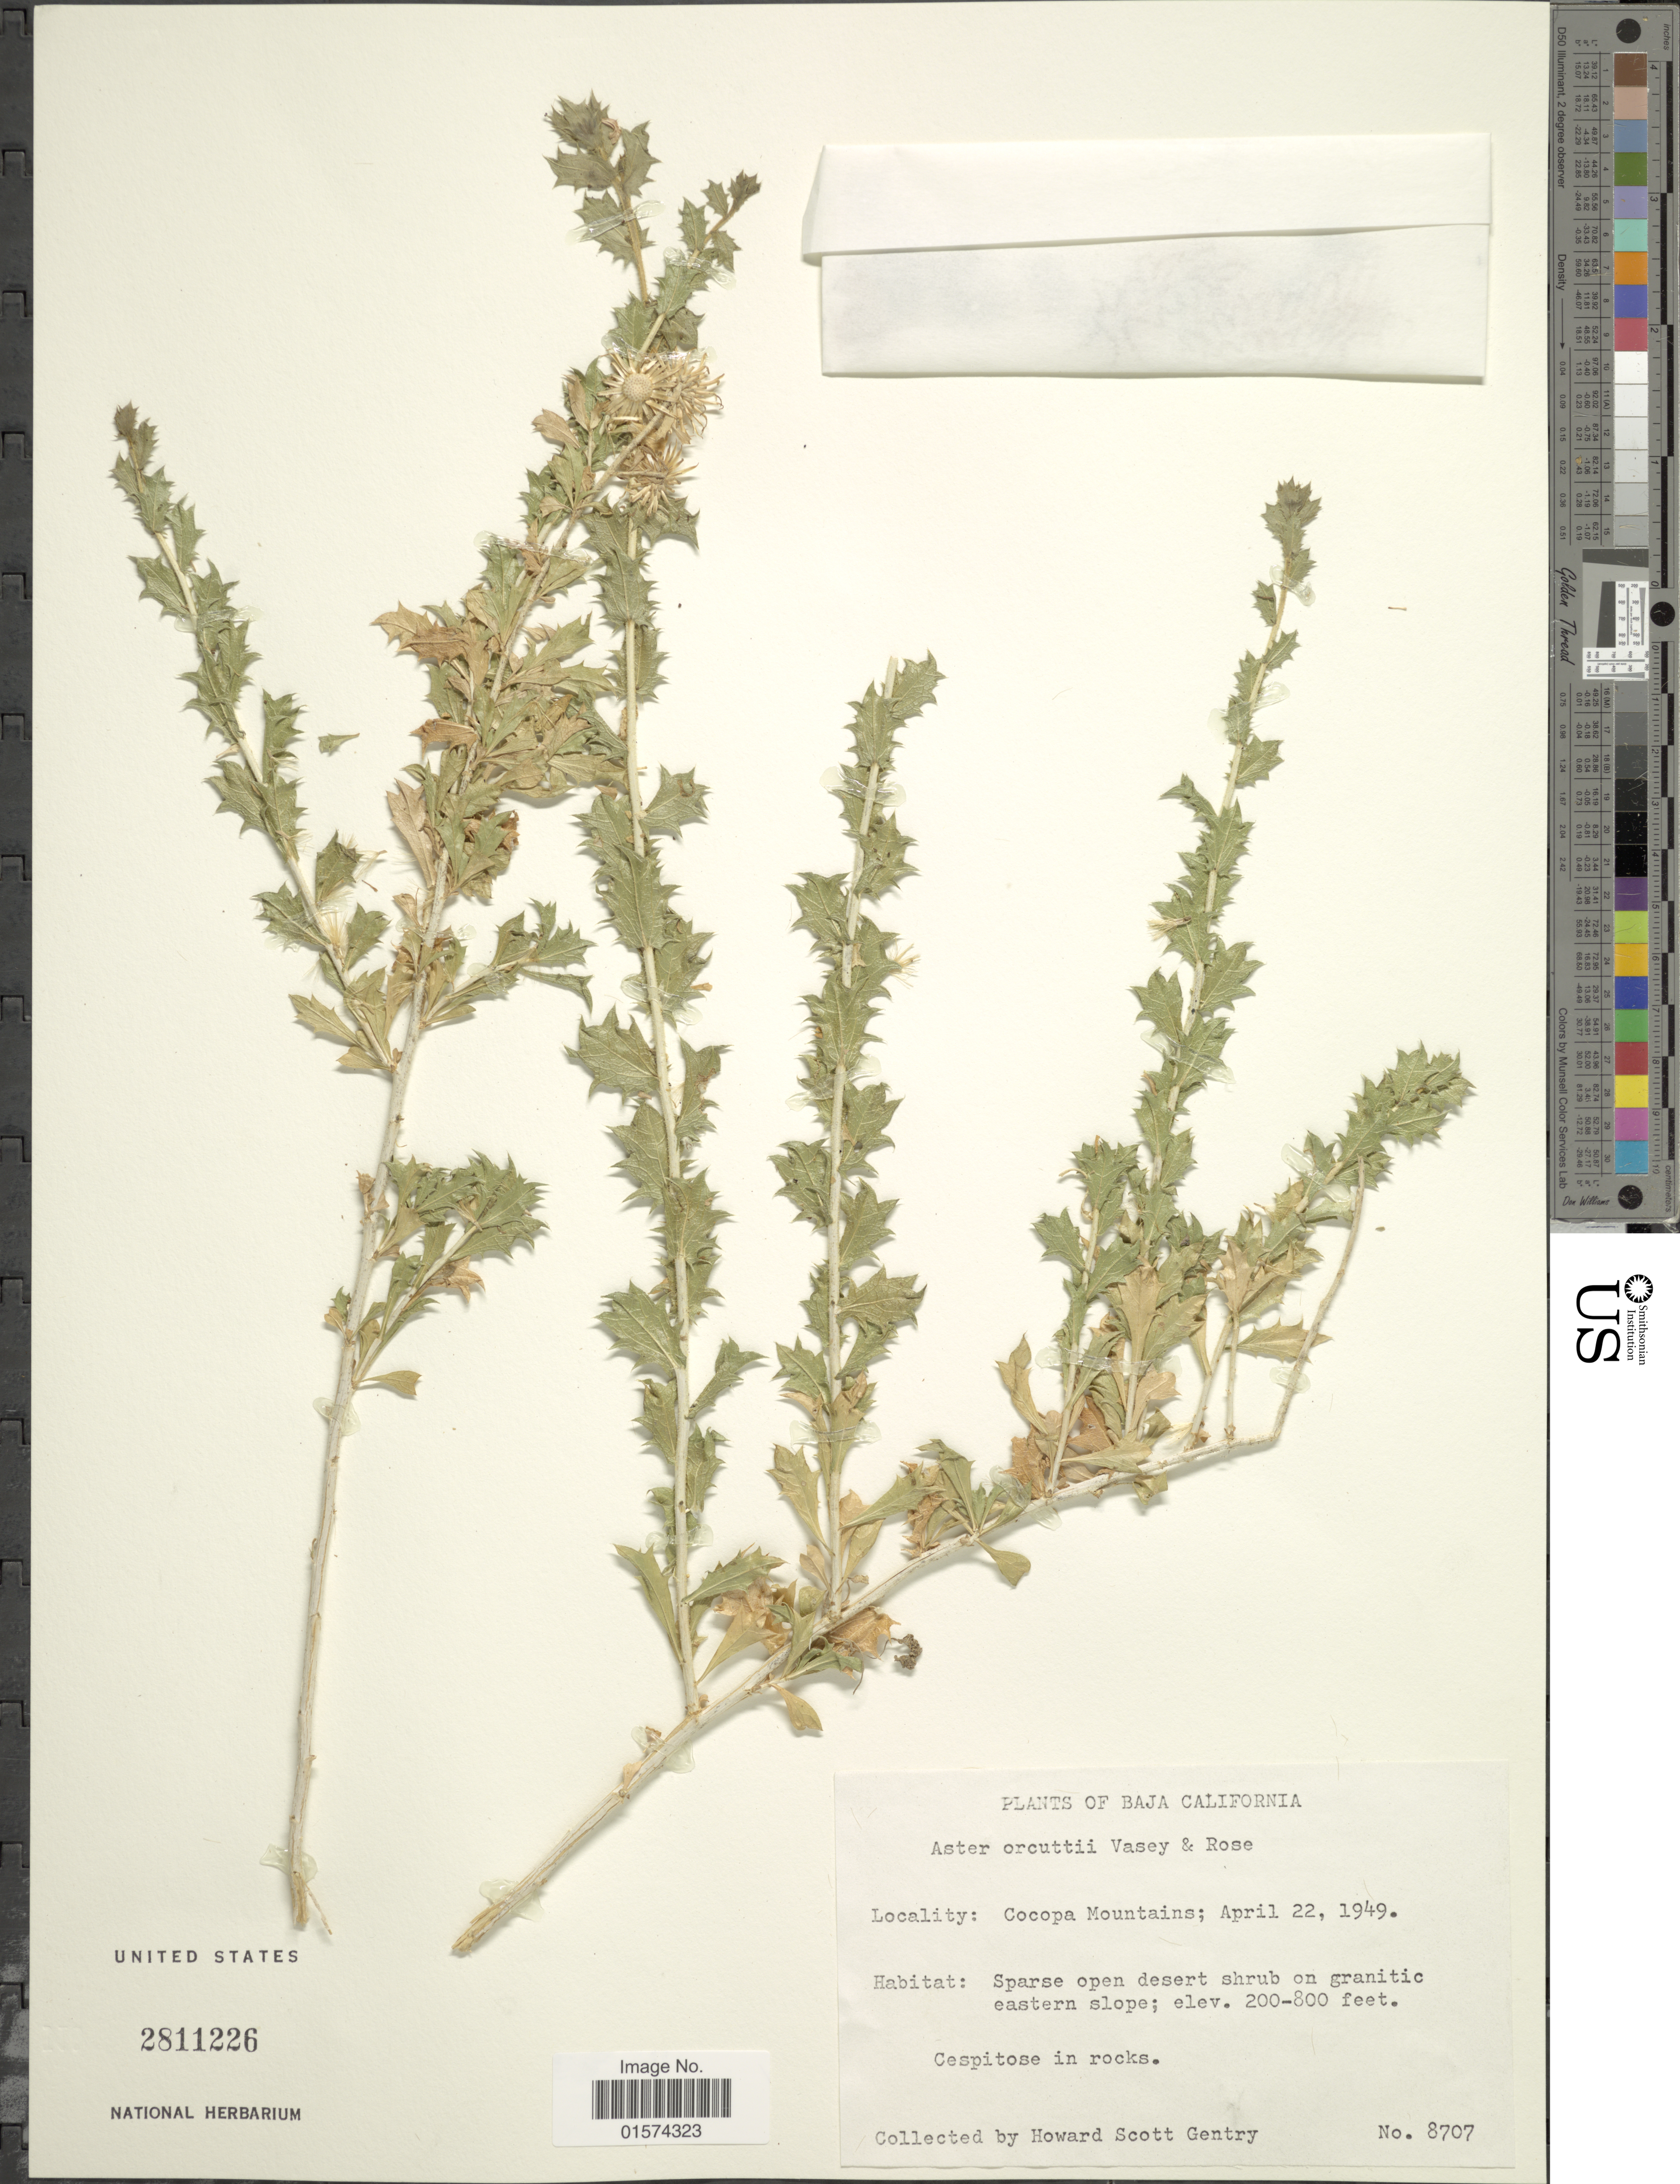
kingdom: Plantae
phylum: Tracheophyta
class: Magnoliopsida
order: Asterales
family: Asteraceae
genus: Hazardia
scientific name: Hazardia rosarica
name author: W.D. Clark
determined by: Urbatsch, Lowell E., Curator (LSU), Louisiana State University (UNITED STATES)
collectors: H. S. Gentry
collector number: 8707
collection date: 1949-04-22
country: Mexico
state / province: Baja California Sur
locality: Cocopa Mountains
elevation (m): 61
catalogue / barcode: US 2811226